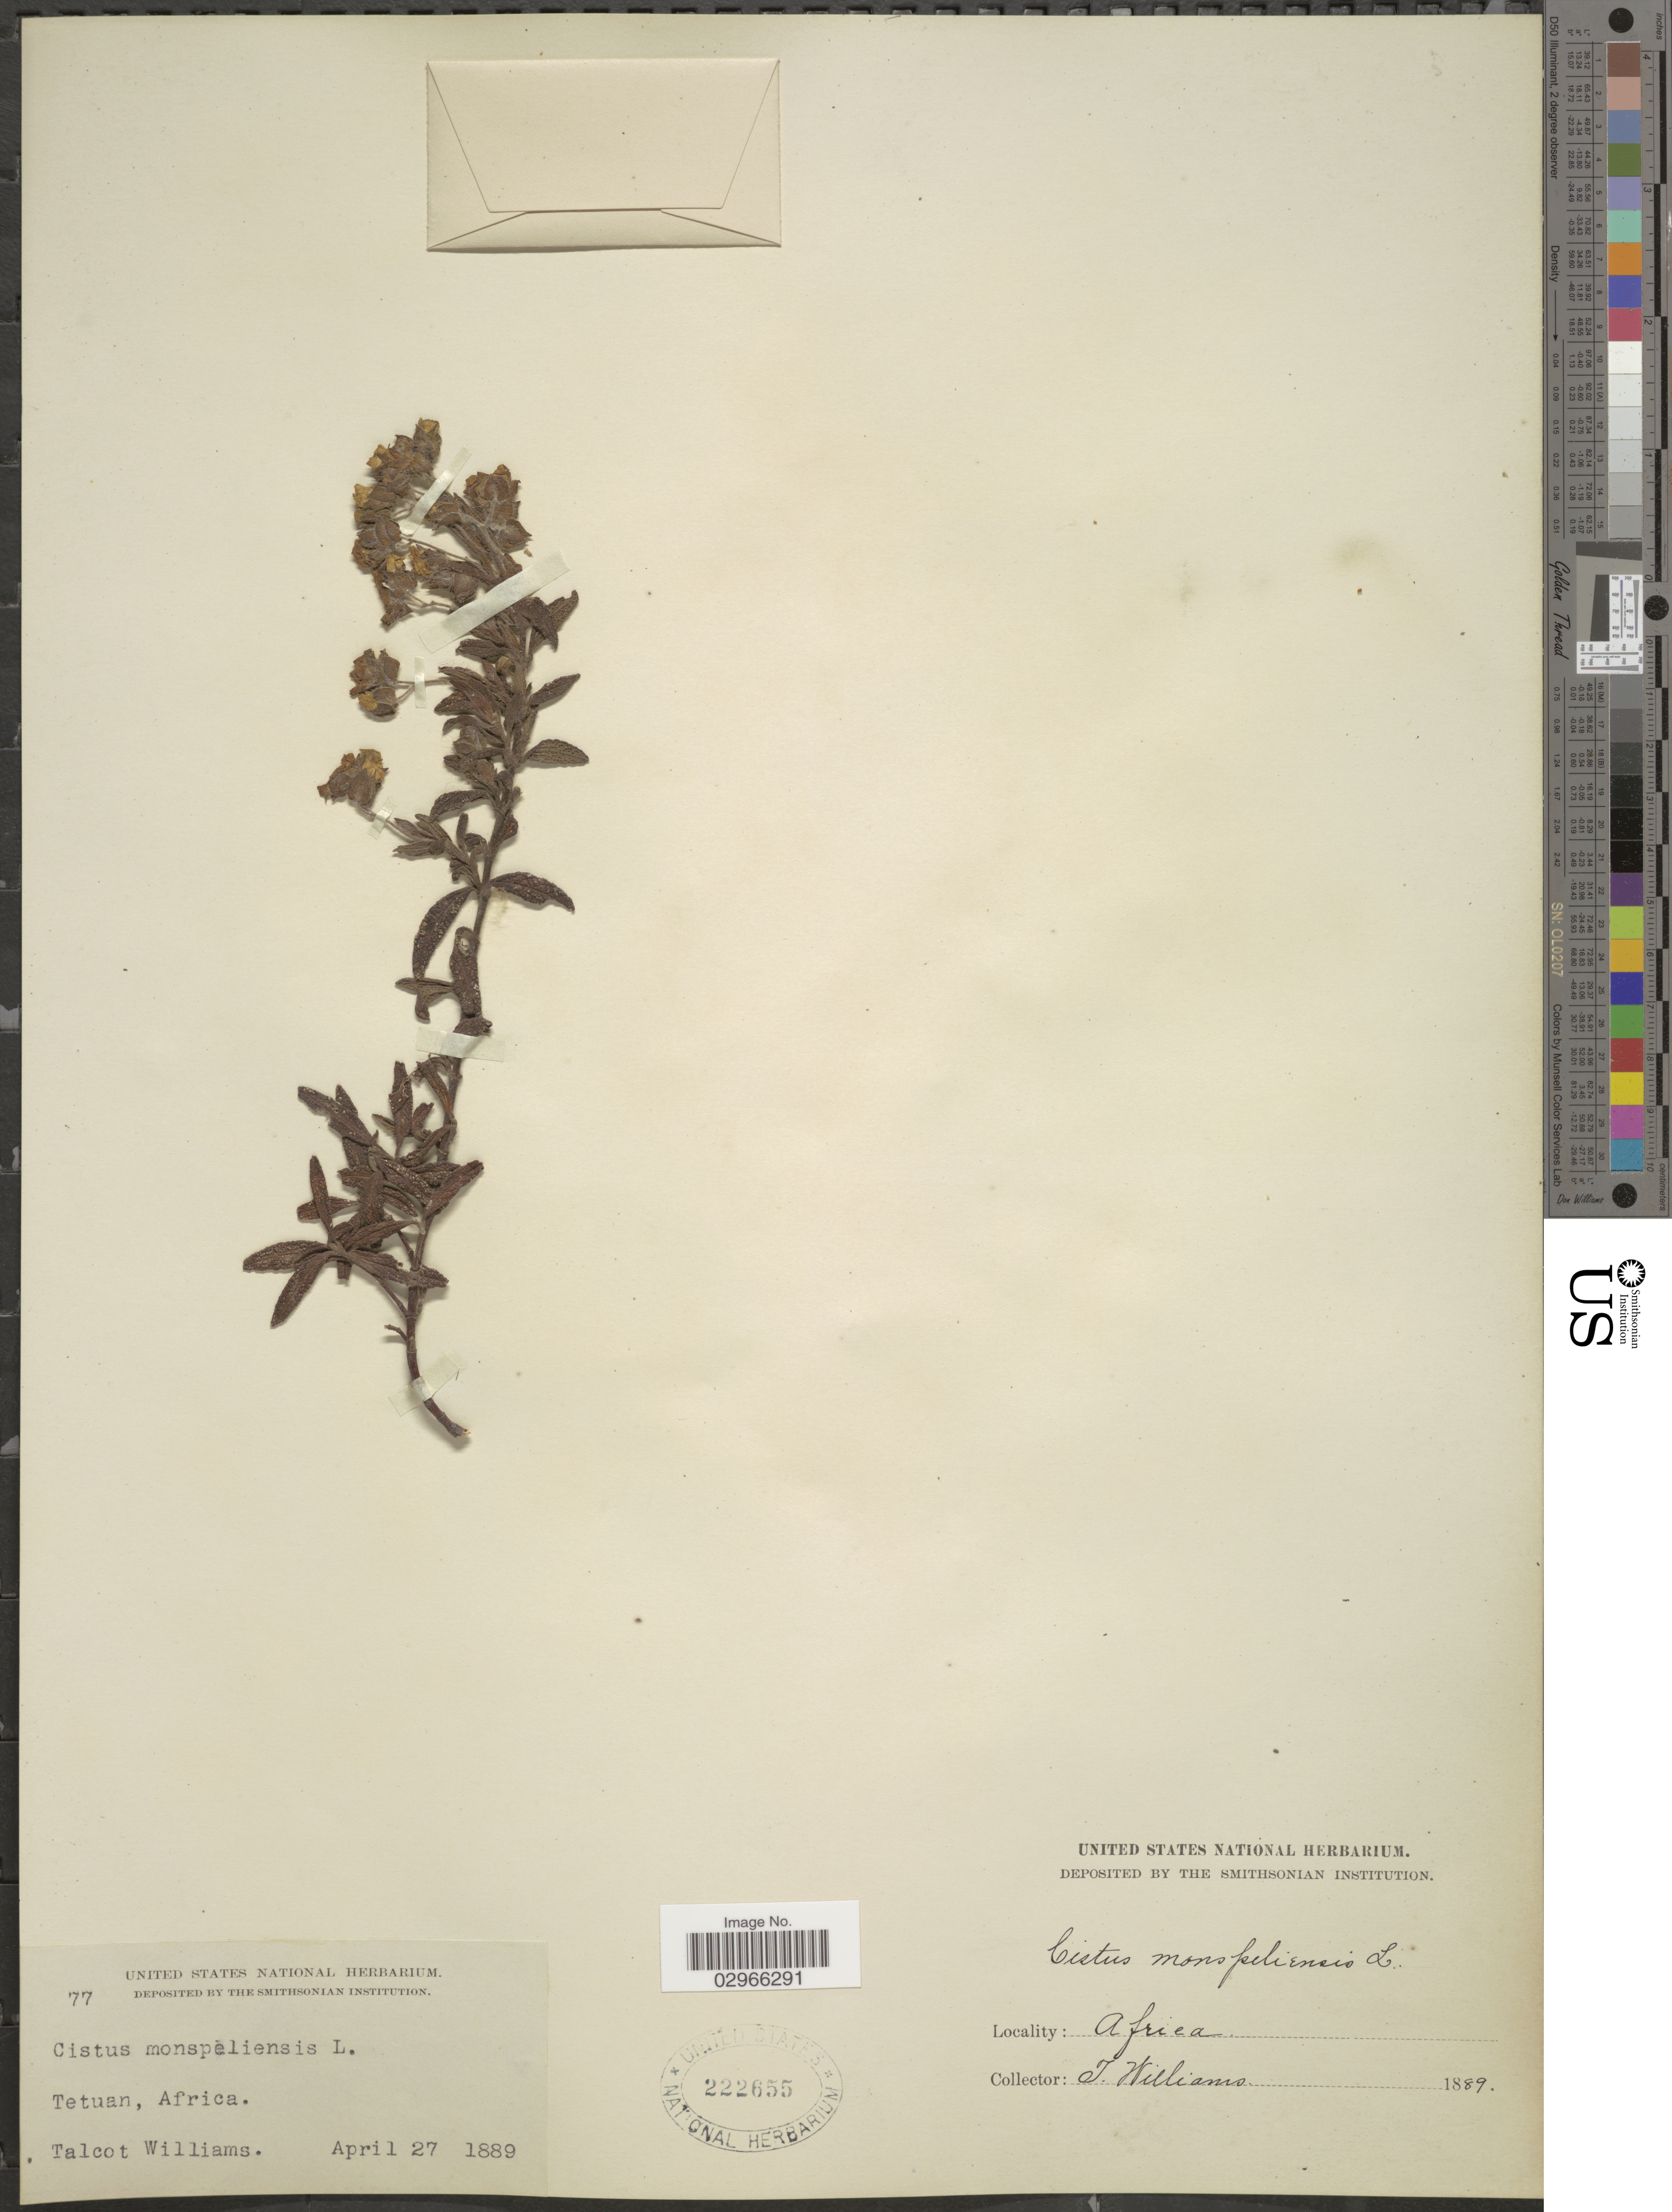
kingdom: Plantae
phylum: Tracheophyta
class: Magnoliopsida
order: Malvales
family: Cistaceae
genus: Cistus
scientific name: Cistus monspeliensis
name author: L.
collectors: T. Williams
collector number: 77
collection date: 1889-04-27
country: Morocco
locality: Tetuan, Africa.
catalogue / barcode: US 222655